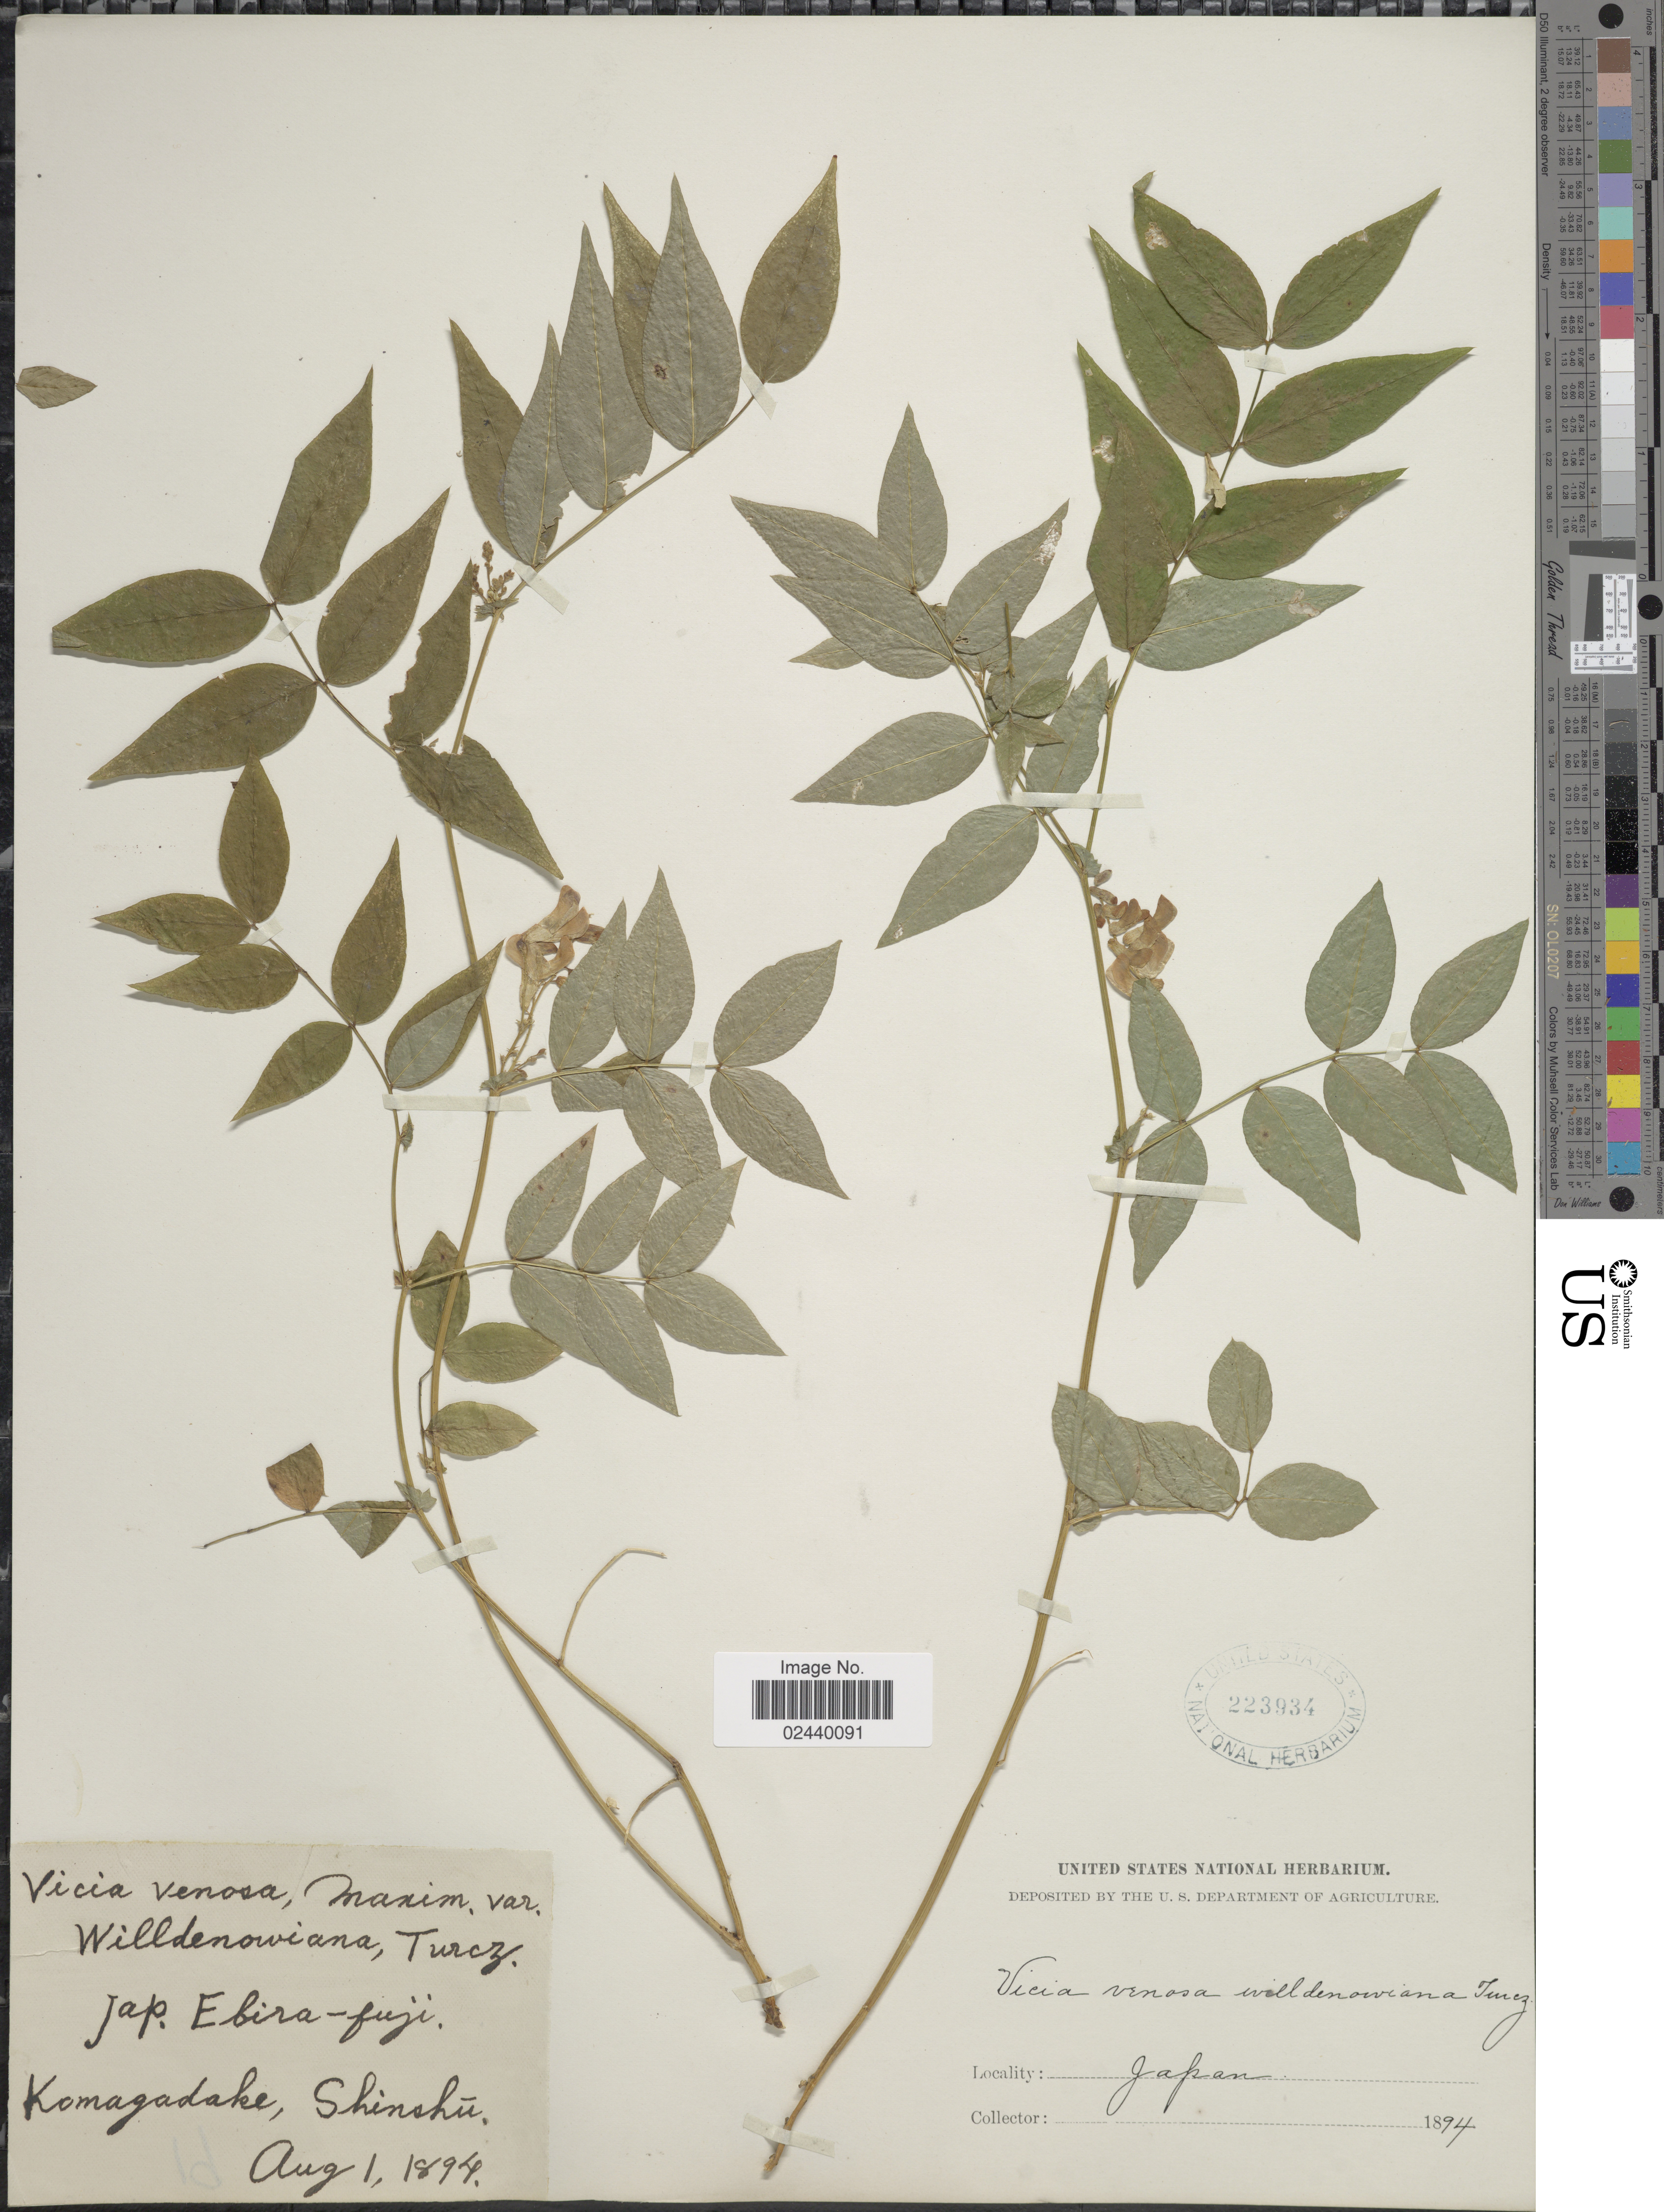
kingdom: Plantae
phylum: Tracheophyta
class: Magnoliopsida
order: Fabales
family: Fabaceae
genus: Vicia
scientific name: Vicia venosa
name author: (Link) Maxim.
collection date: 1894-08-01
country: Japan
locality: Ebira-fuji, Komagadake, Shinshu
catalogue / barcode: US 223934